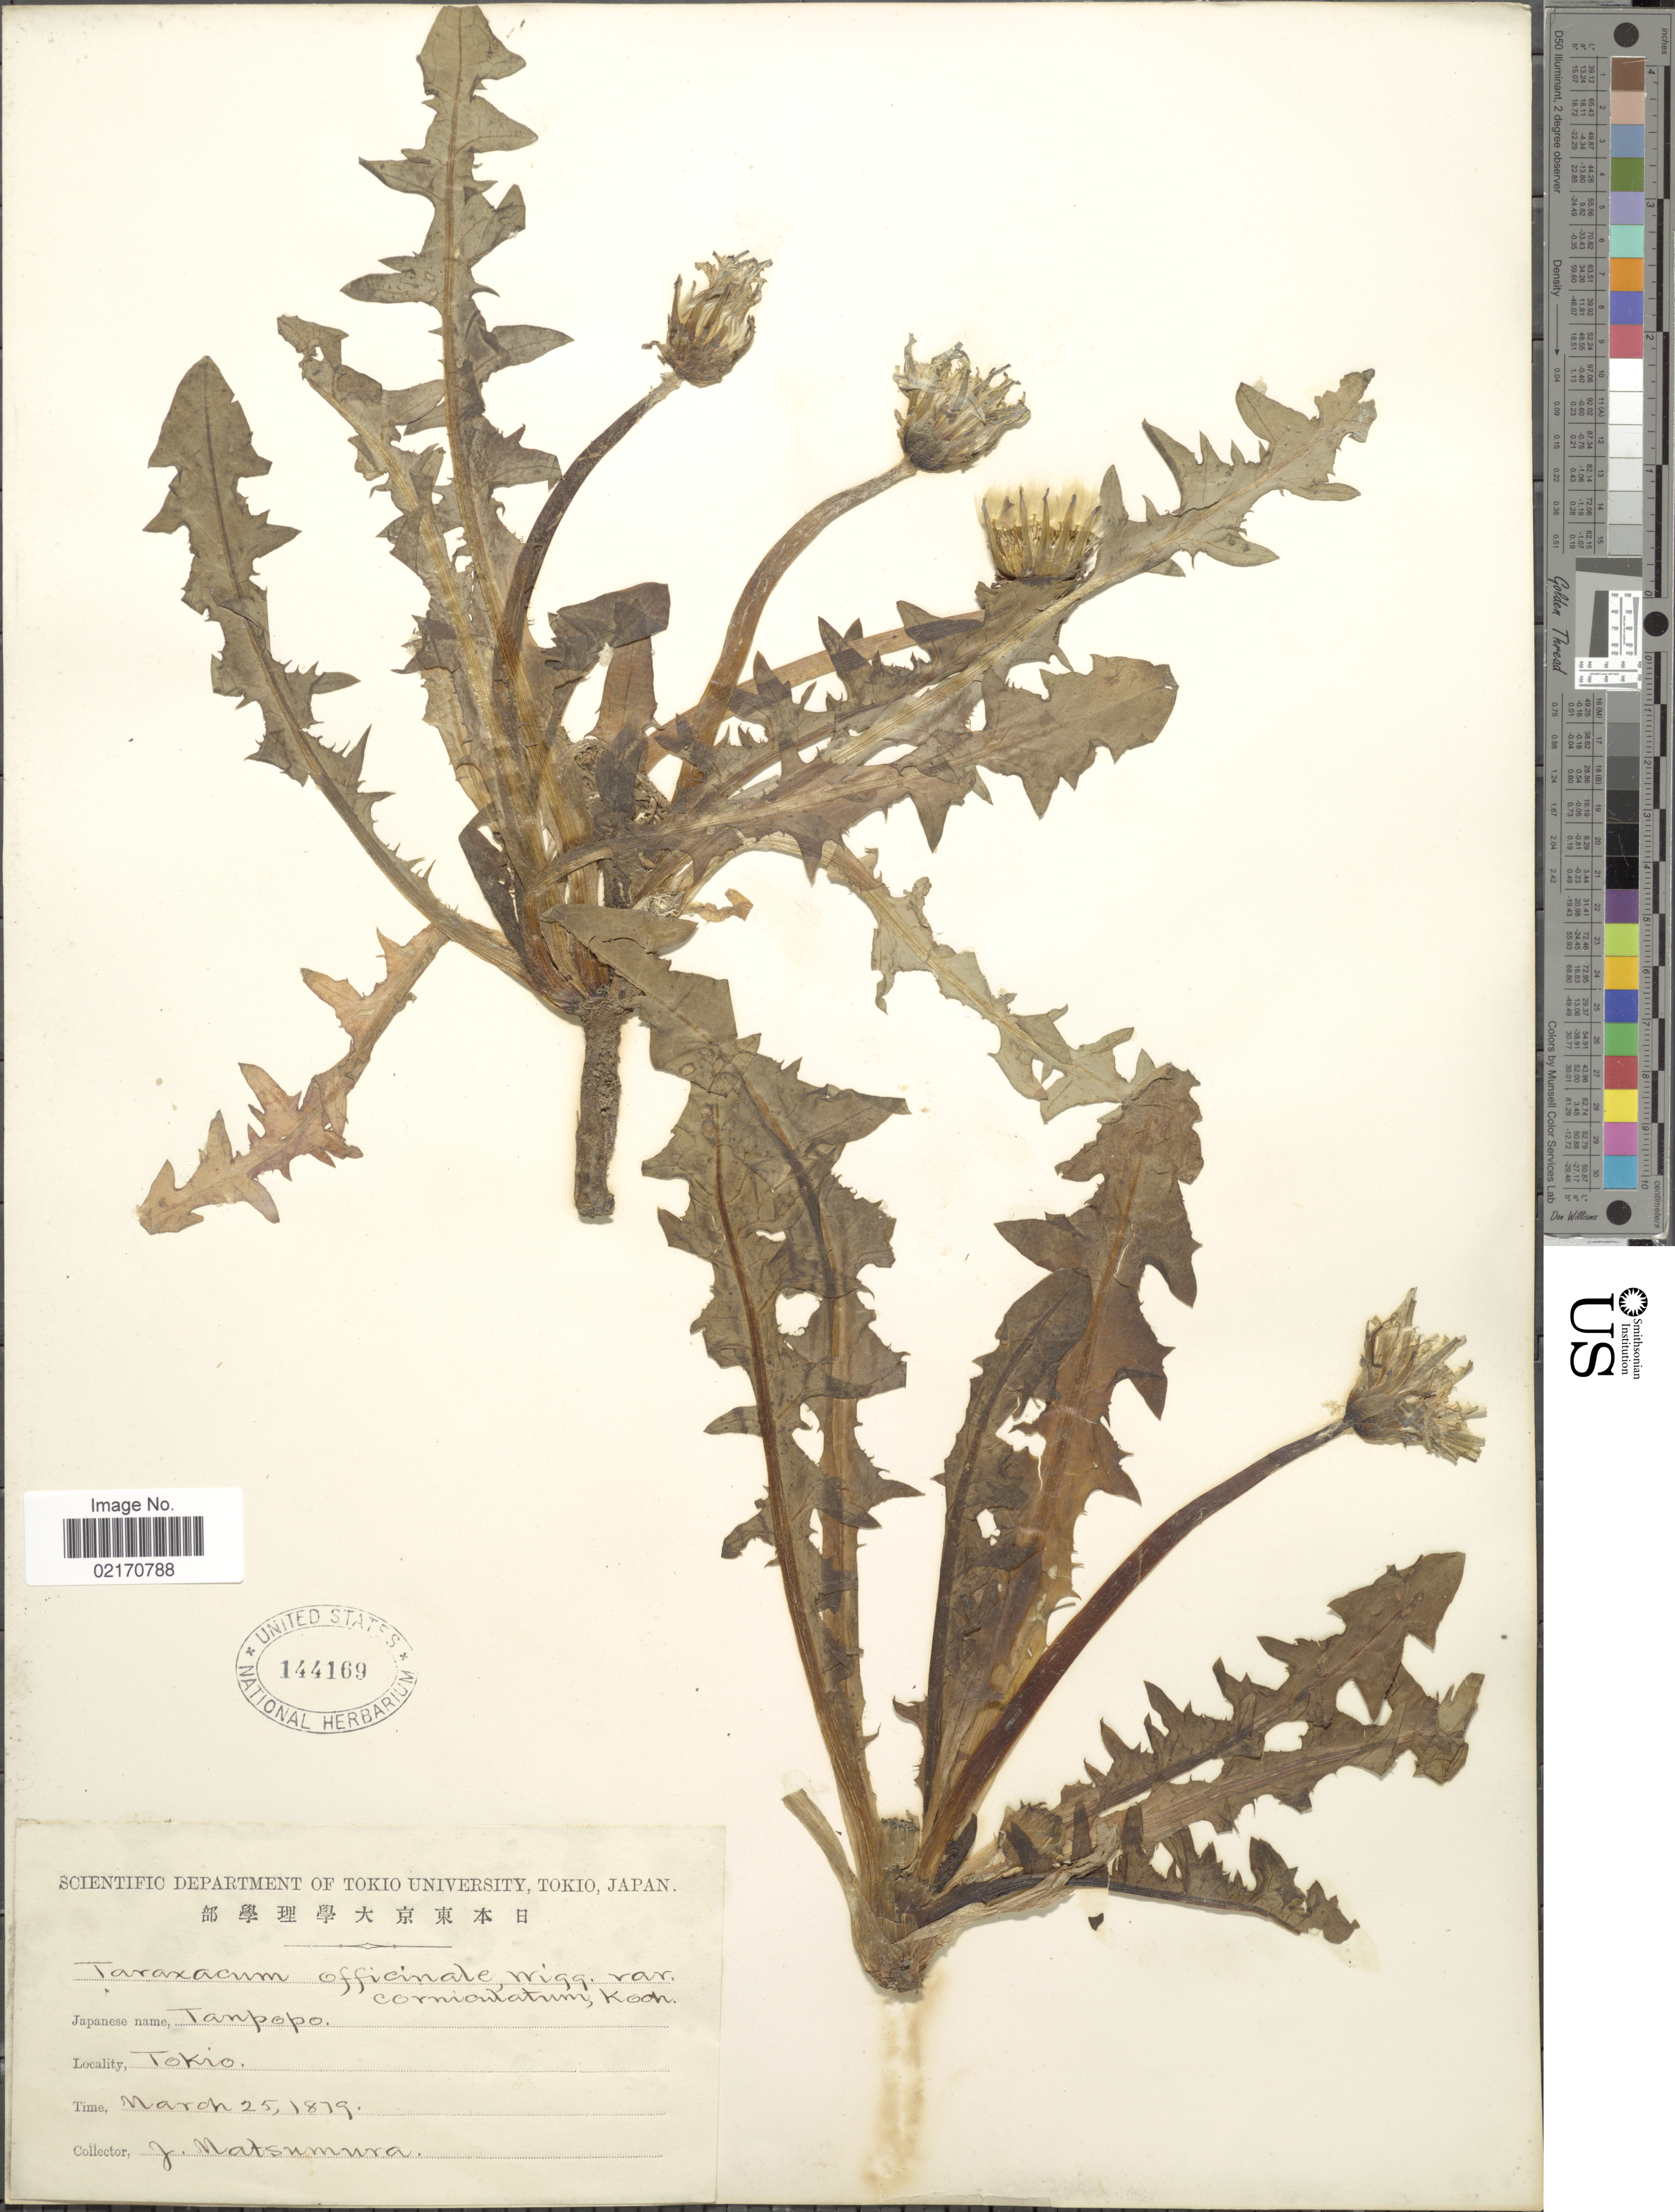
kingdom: Plantae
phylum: Tracheophyta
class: Magnoliopsida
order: Asterales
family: Asteraceae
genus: Taraxacum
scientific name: Taraxacum platycarpum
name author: Dahlst.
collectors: J. Matsumura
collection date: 1879-03-25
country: Japan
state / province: Tokyo, Federal City of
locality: Tokio.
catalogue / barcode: US 144169